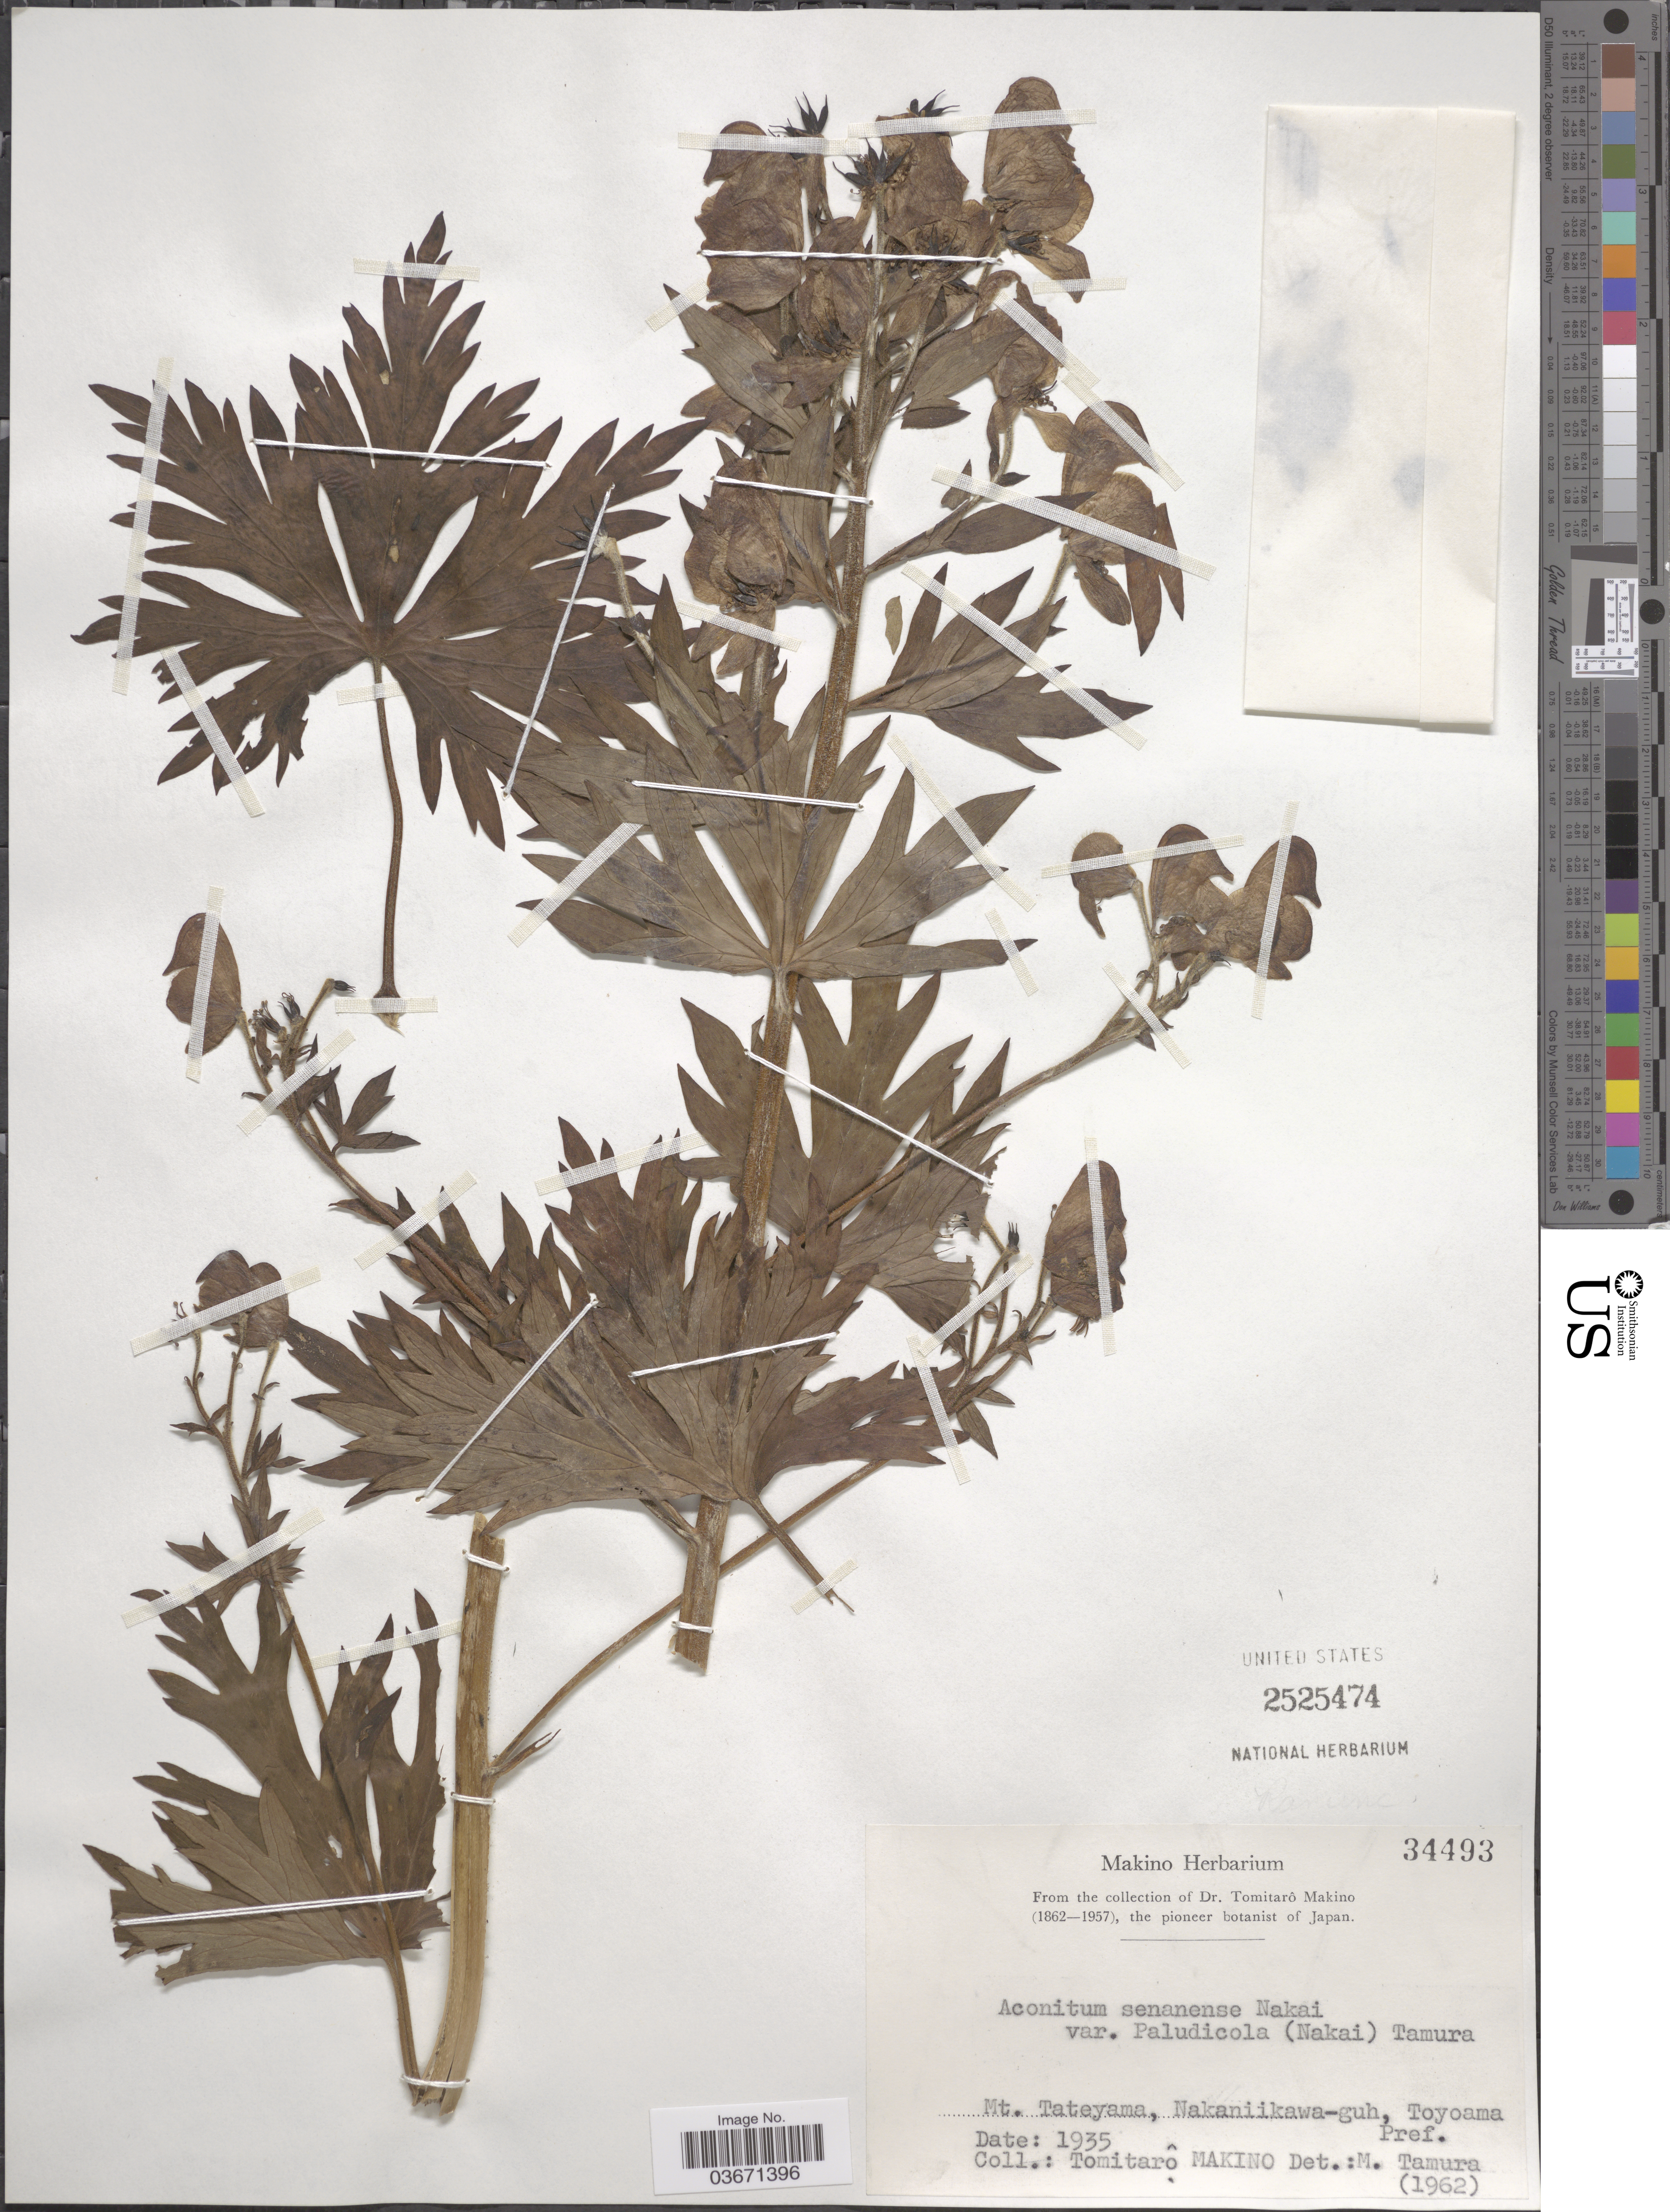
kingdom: Plantae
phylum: Tracheophyta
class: Magnoliopsida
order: Ranunculales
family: Ranunculaceae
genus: Aconitum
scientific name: Aconitum senanense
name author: Nakai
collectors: T. Makino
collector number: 34493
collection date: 1935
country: Japan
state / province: Toyama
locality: Mt. Tateyama, Nakaniikawa-guh, Toyoama Pref.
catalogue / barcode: US 2525474